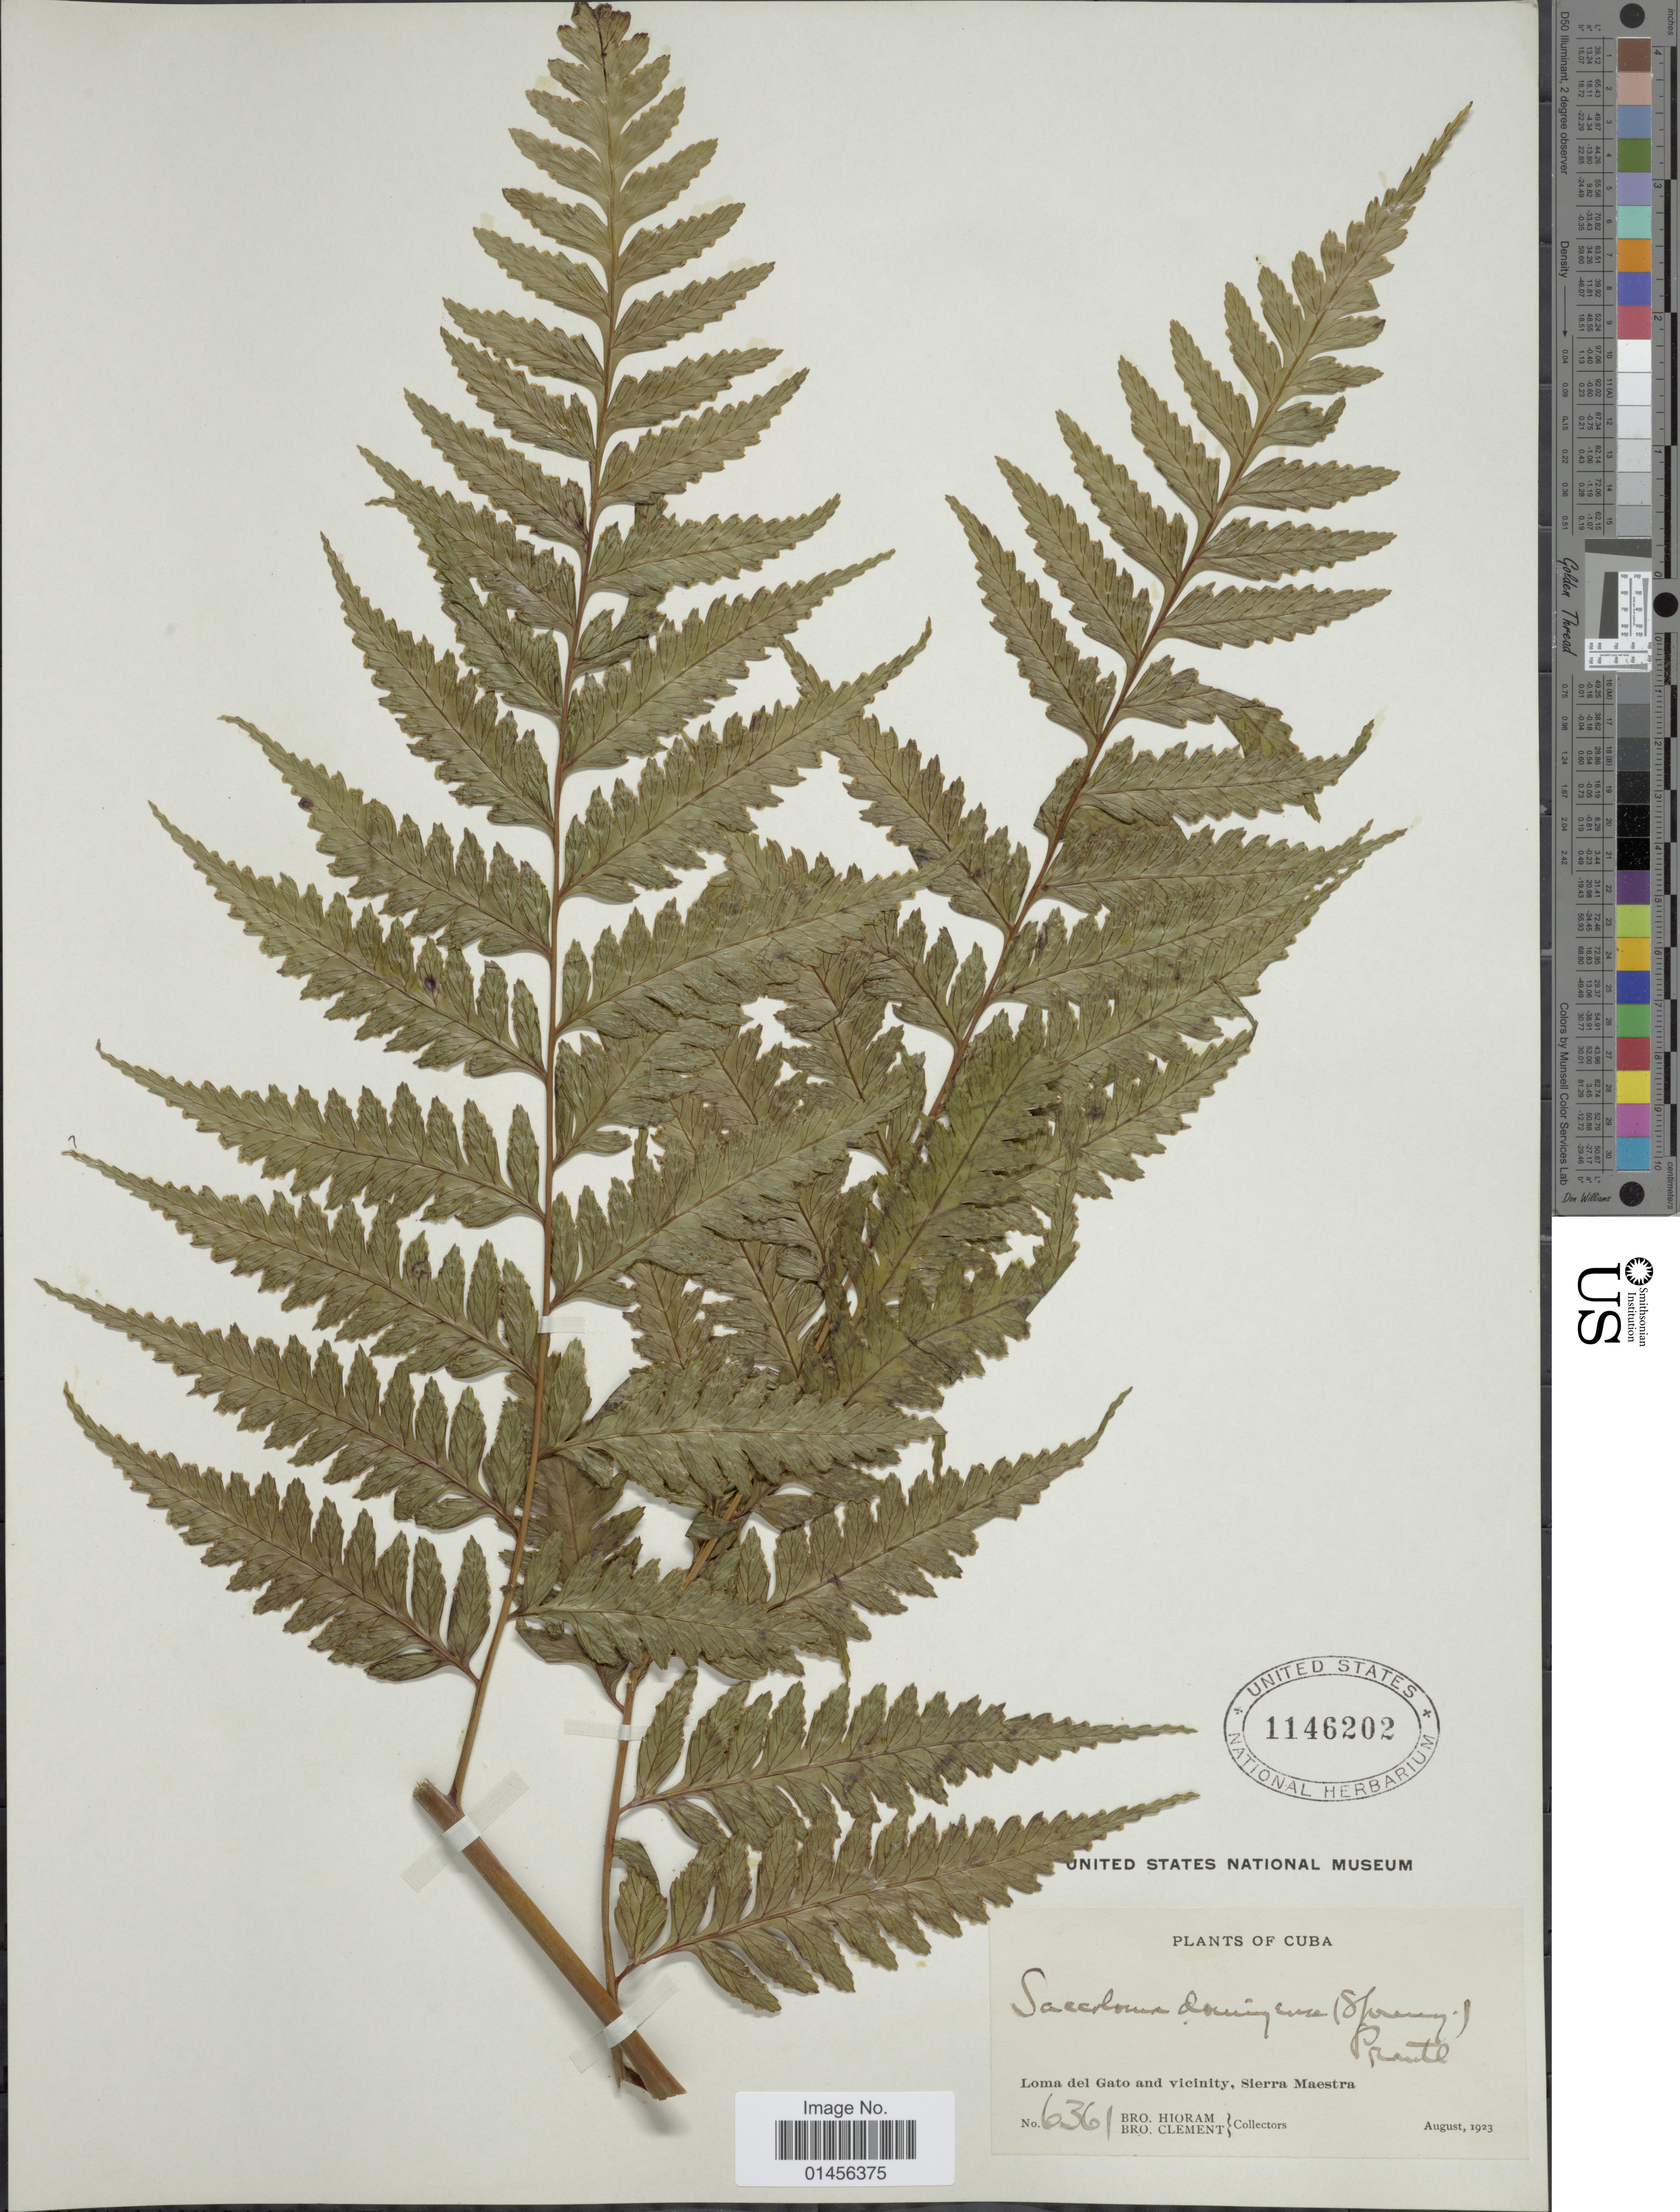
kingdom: Plantae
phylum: Tracheophyta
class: Polypodiopsida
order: Polypodiales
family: Saccolomataceae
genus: Saccoloma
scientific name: Saccoloma domingense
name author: (Spreng.) C. Chr.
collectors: Bro. Hioram & B. Clement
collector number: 6361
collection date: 1923-08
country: Cuba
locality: Loma del Gato and vicinity, Sierra Maestra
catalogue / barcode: US 1146202